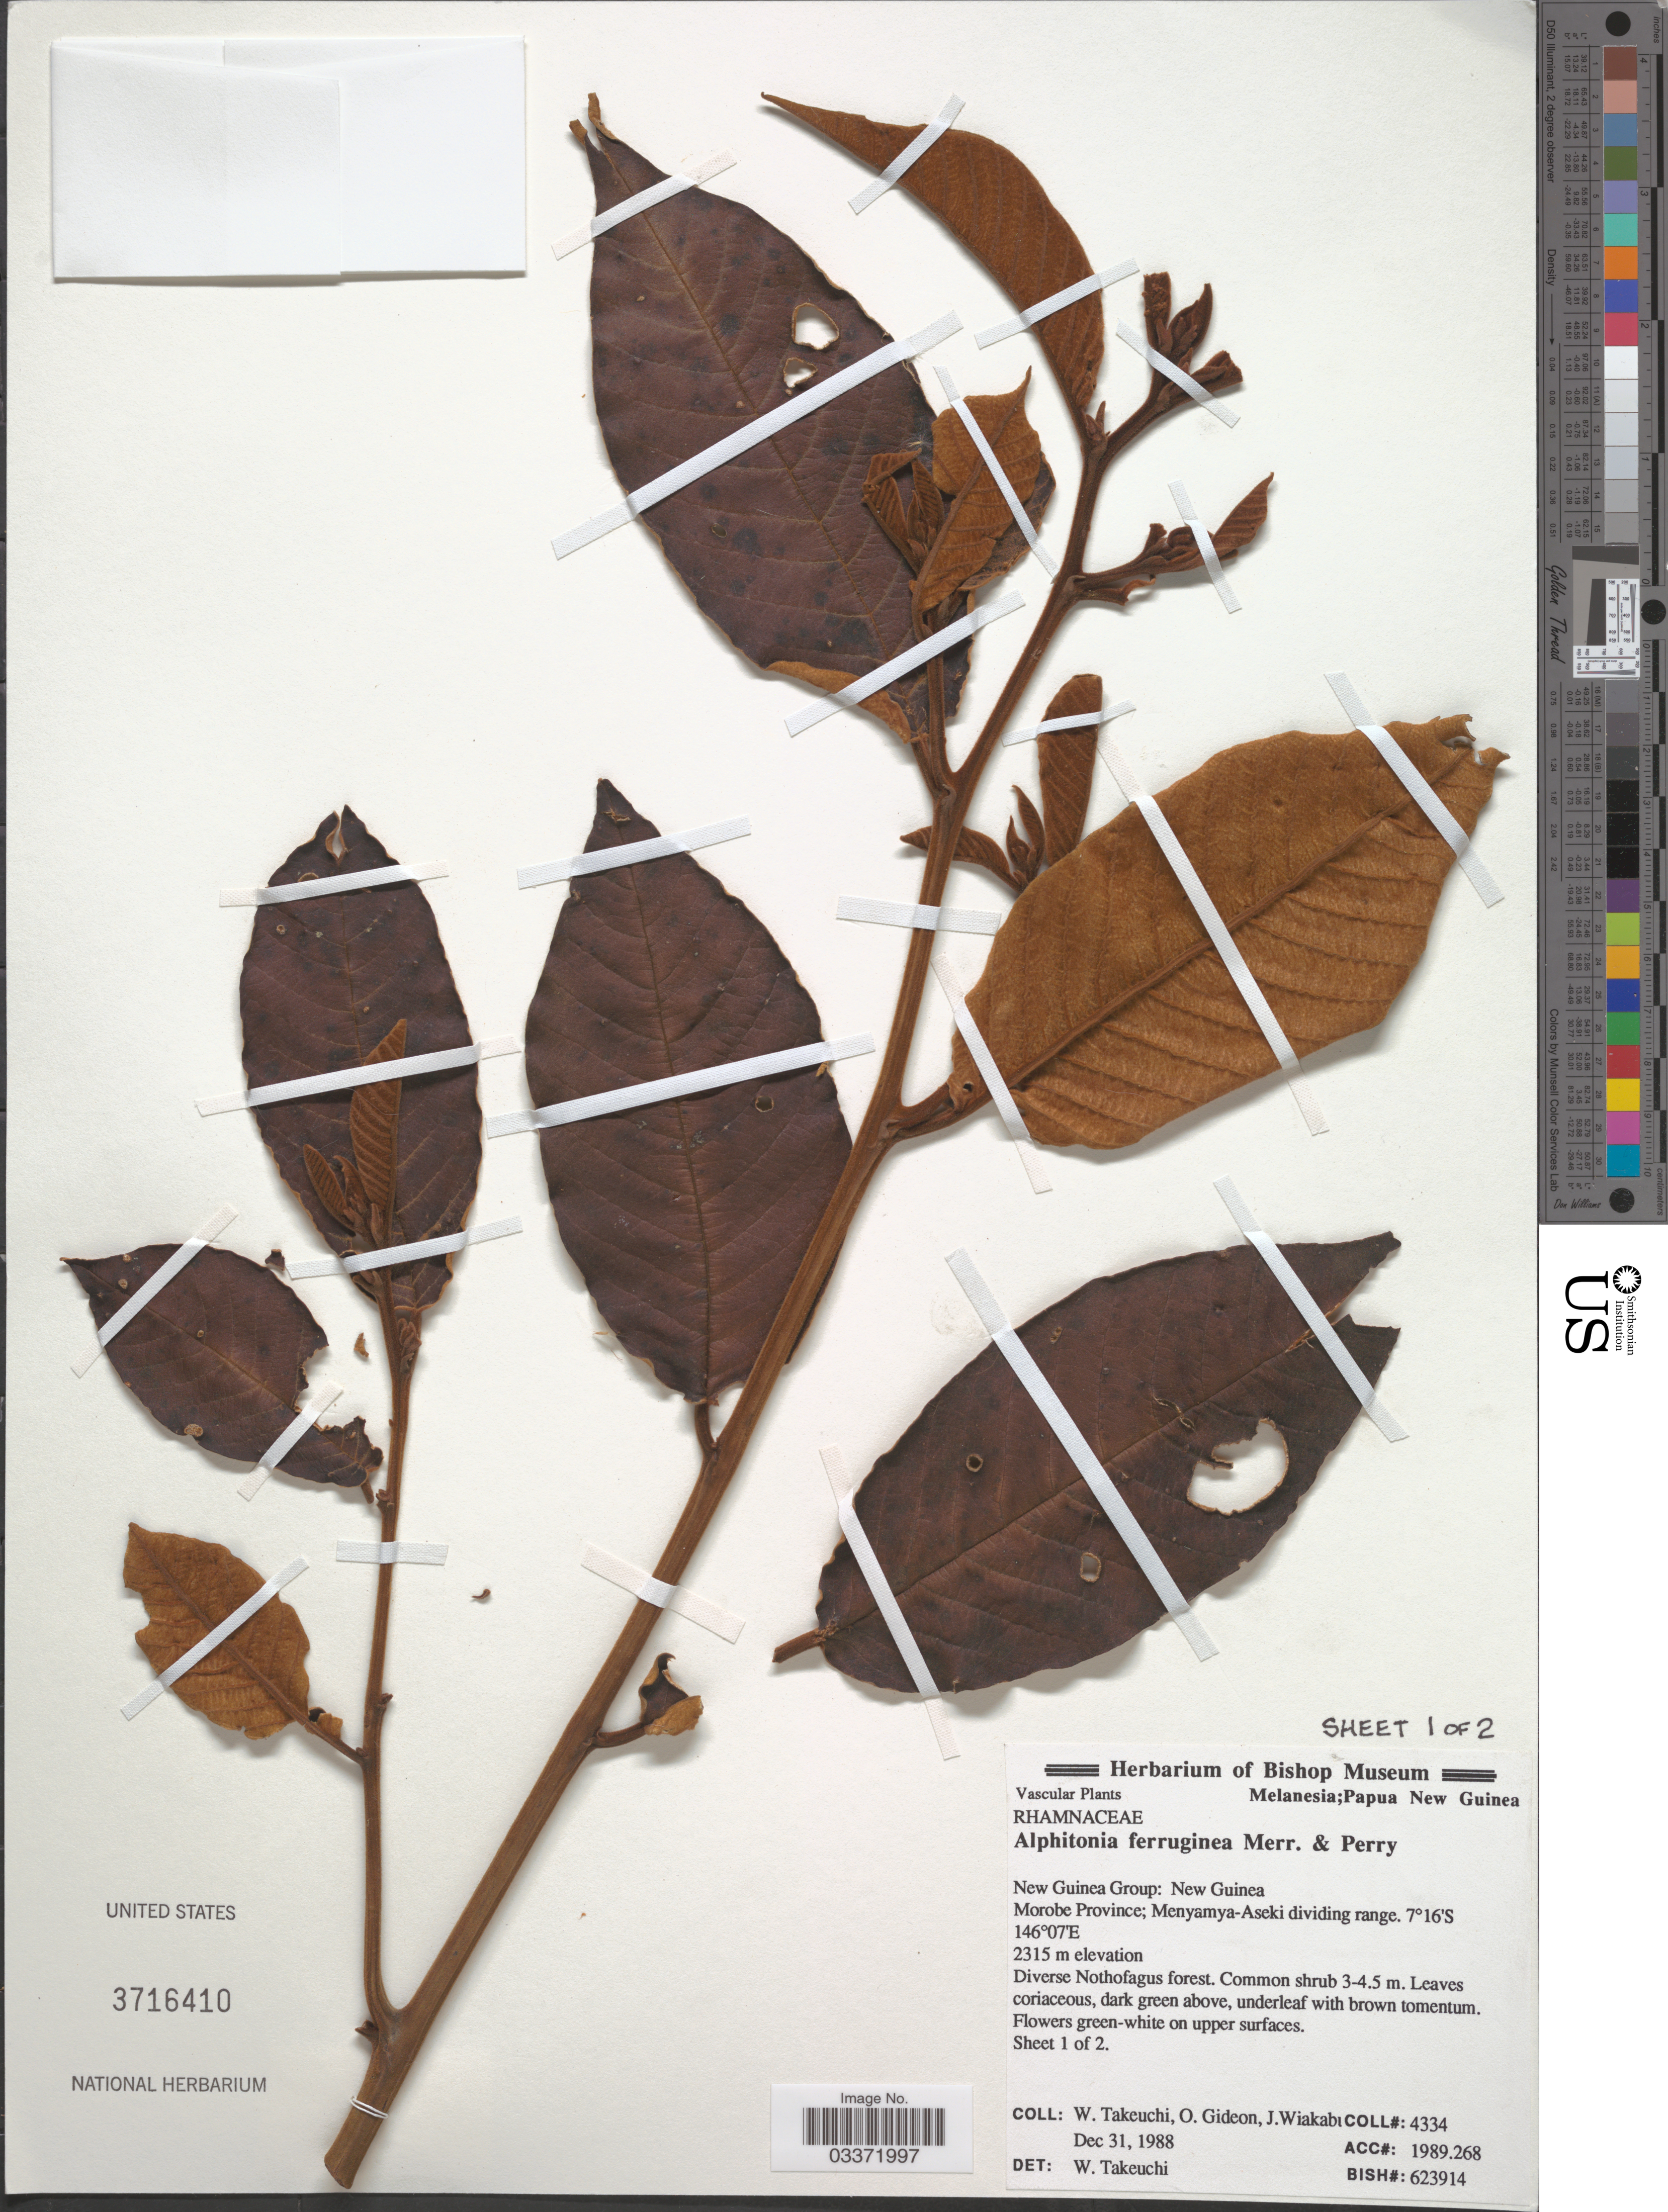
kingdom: Plantae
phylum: Tracheophyta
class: Magnoliopsida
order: Rosales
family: Rhamnaceae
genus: Alphitonia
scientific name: Alphitonia ferruginea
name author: Merr. & L.M. Perry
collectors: W. Takeuchi, O. Gideon & J. Wiakabu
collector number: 4334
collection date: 1988-12-31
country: Papua New Guinea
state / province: Morobe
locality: New Guinea Group: New Guinea. Menyamya-Aseki dividing range.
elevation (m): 2315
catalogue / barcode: US 3716410